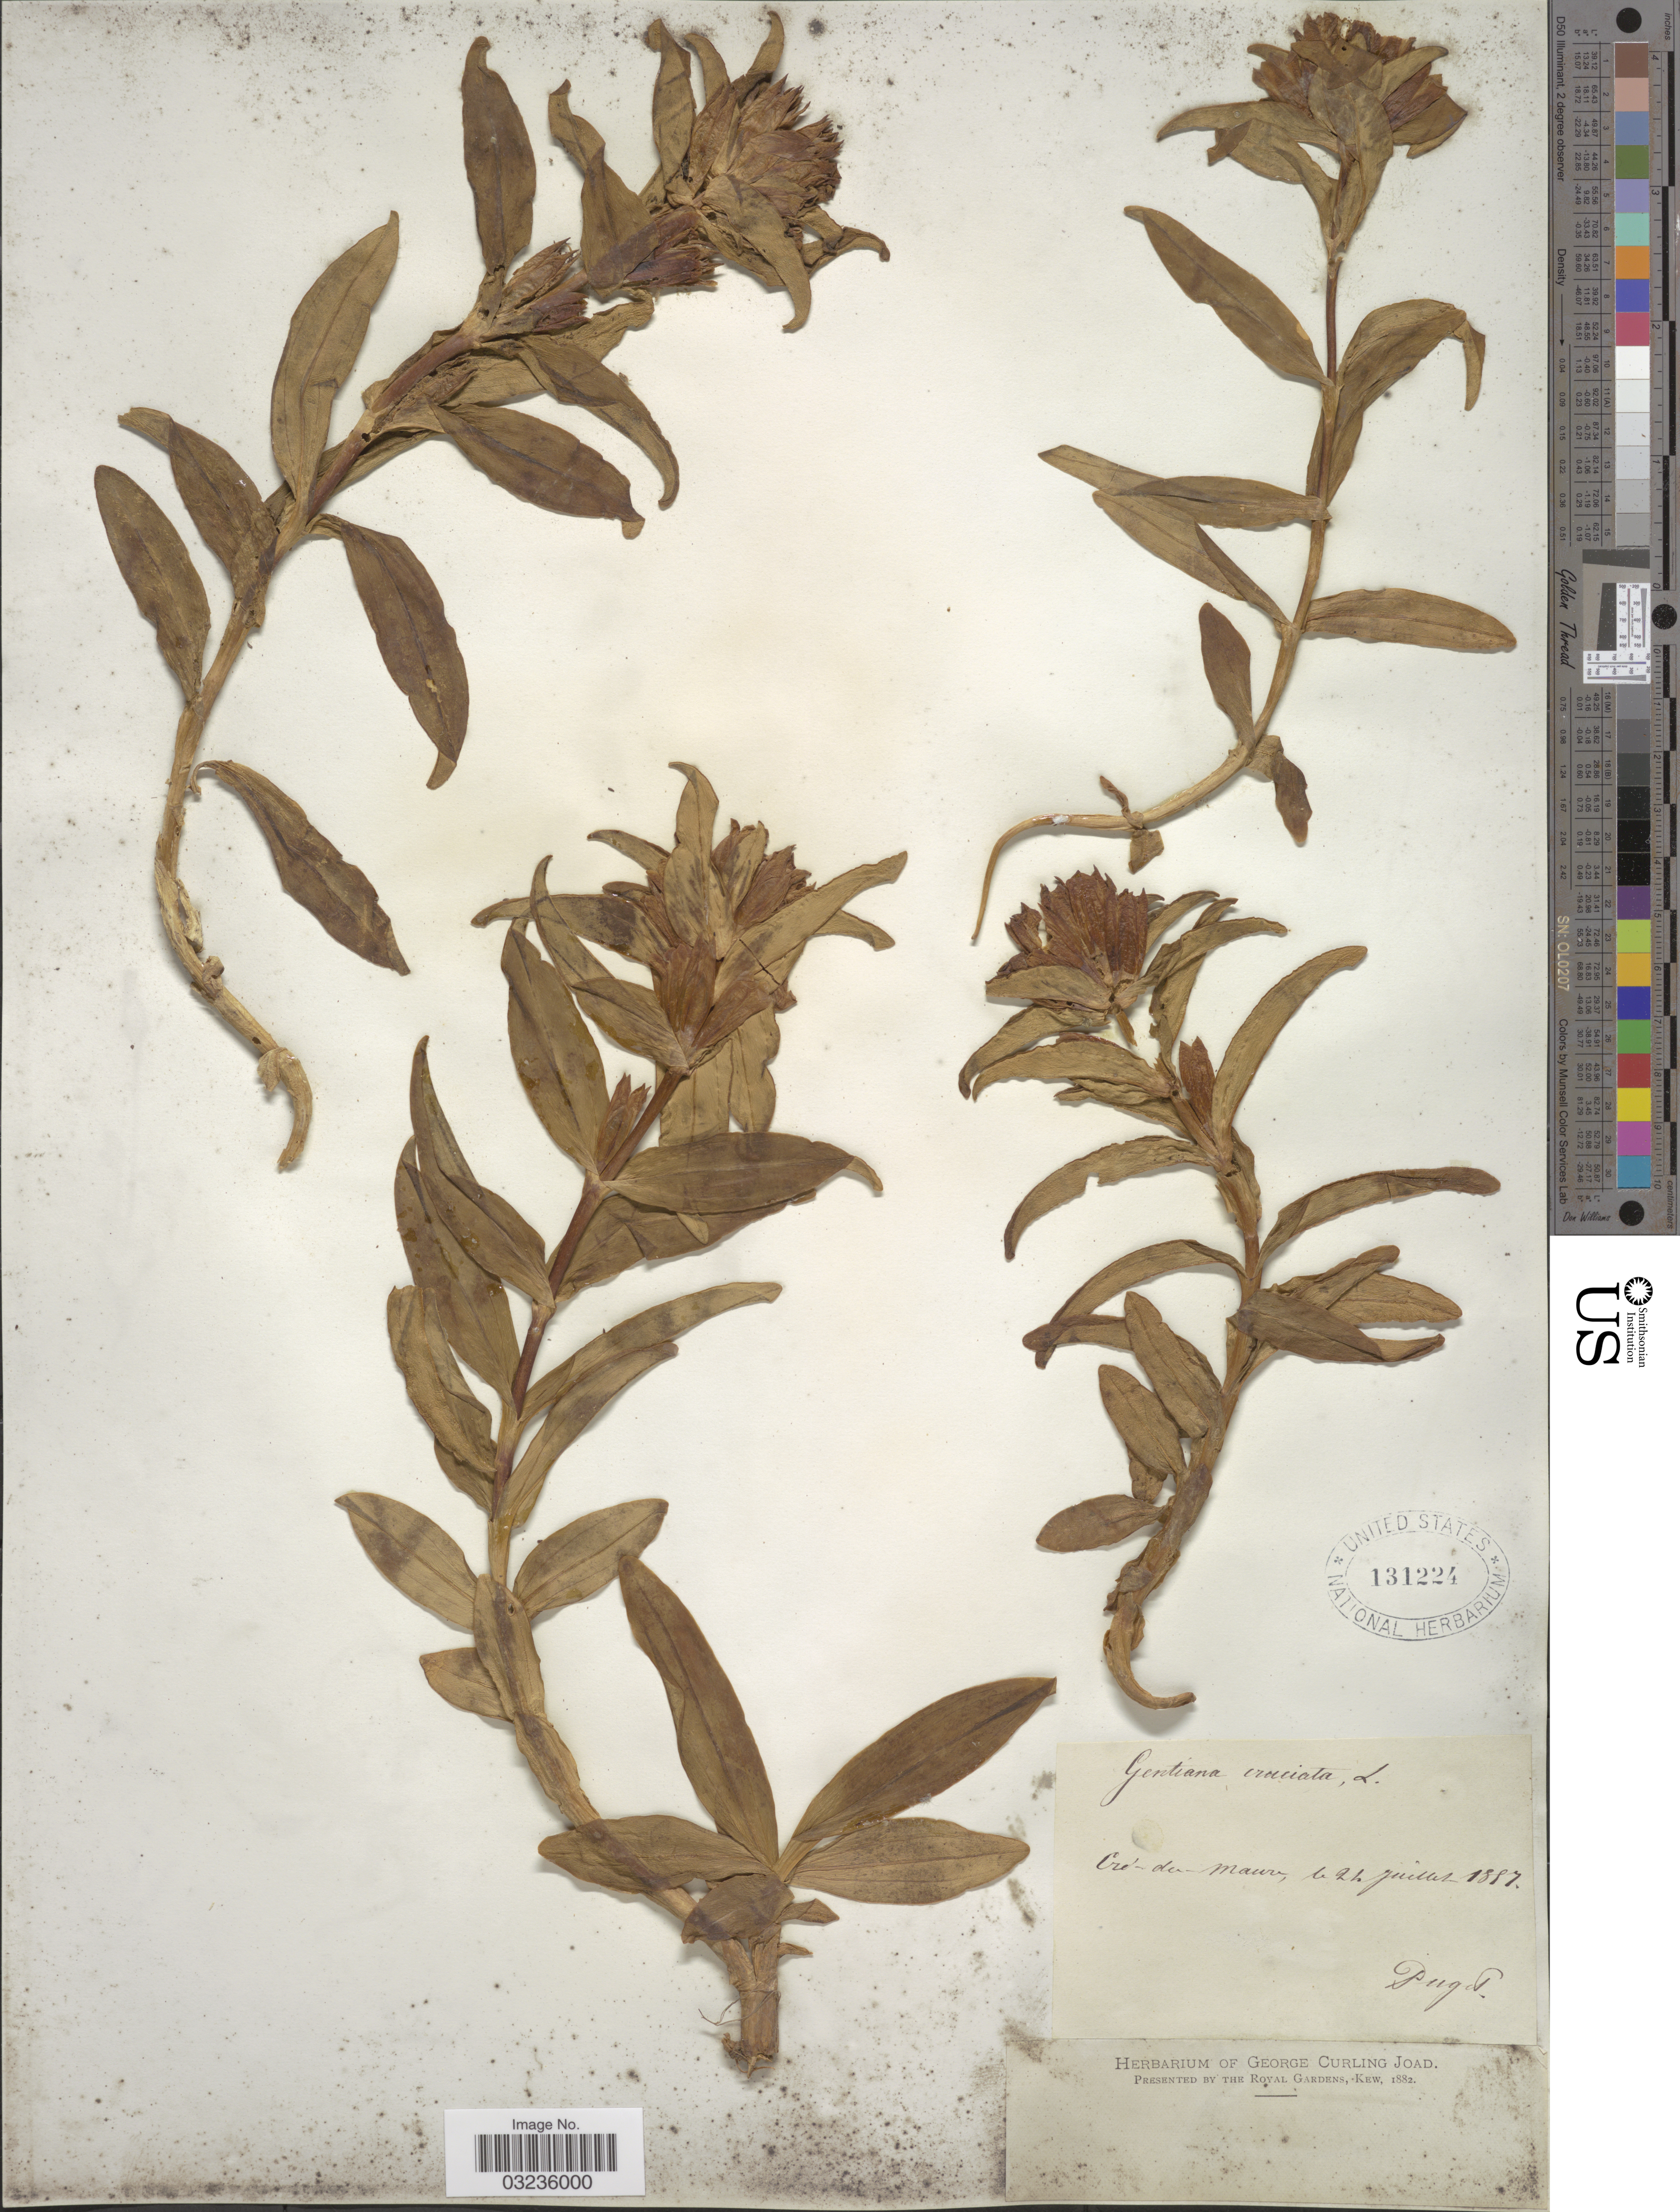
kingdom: Plantae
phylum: Tracheophyta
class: Magnoliopsida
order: Gentianales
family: Gentianaceae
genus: Gentiana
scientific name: Gentiana cruciata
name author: L.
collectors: -. Puget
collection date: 1887-07-21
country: France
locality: Cret-du-Maure.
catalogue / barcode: US 131224